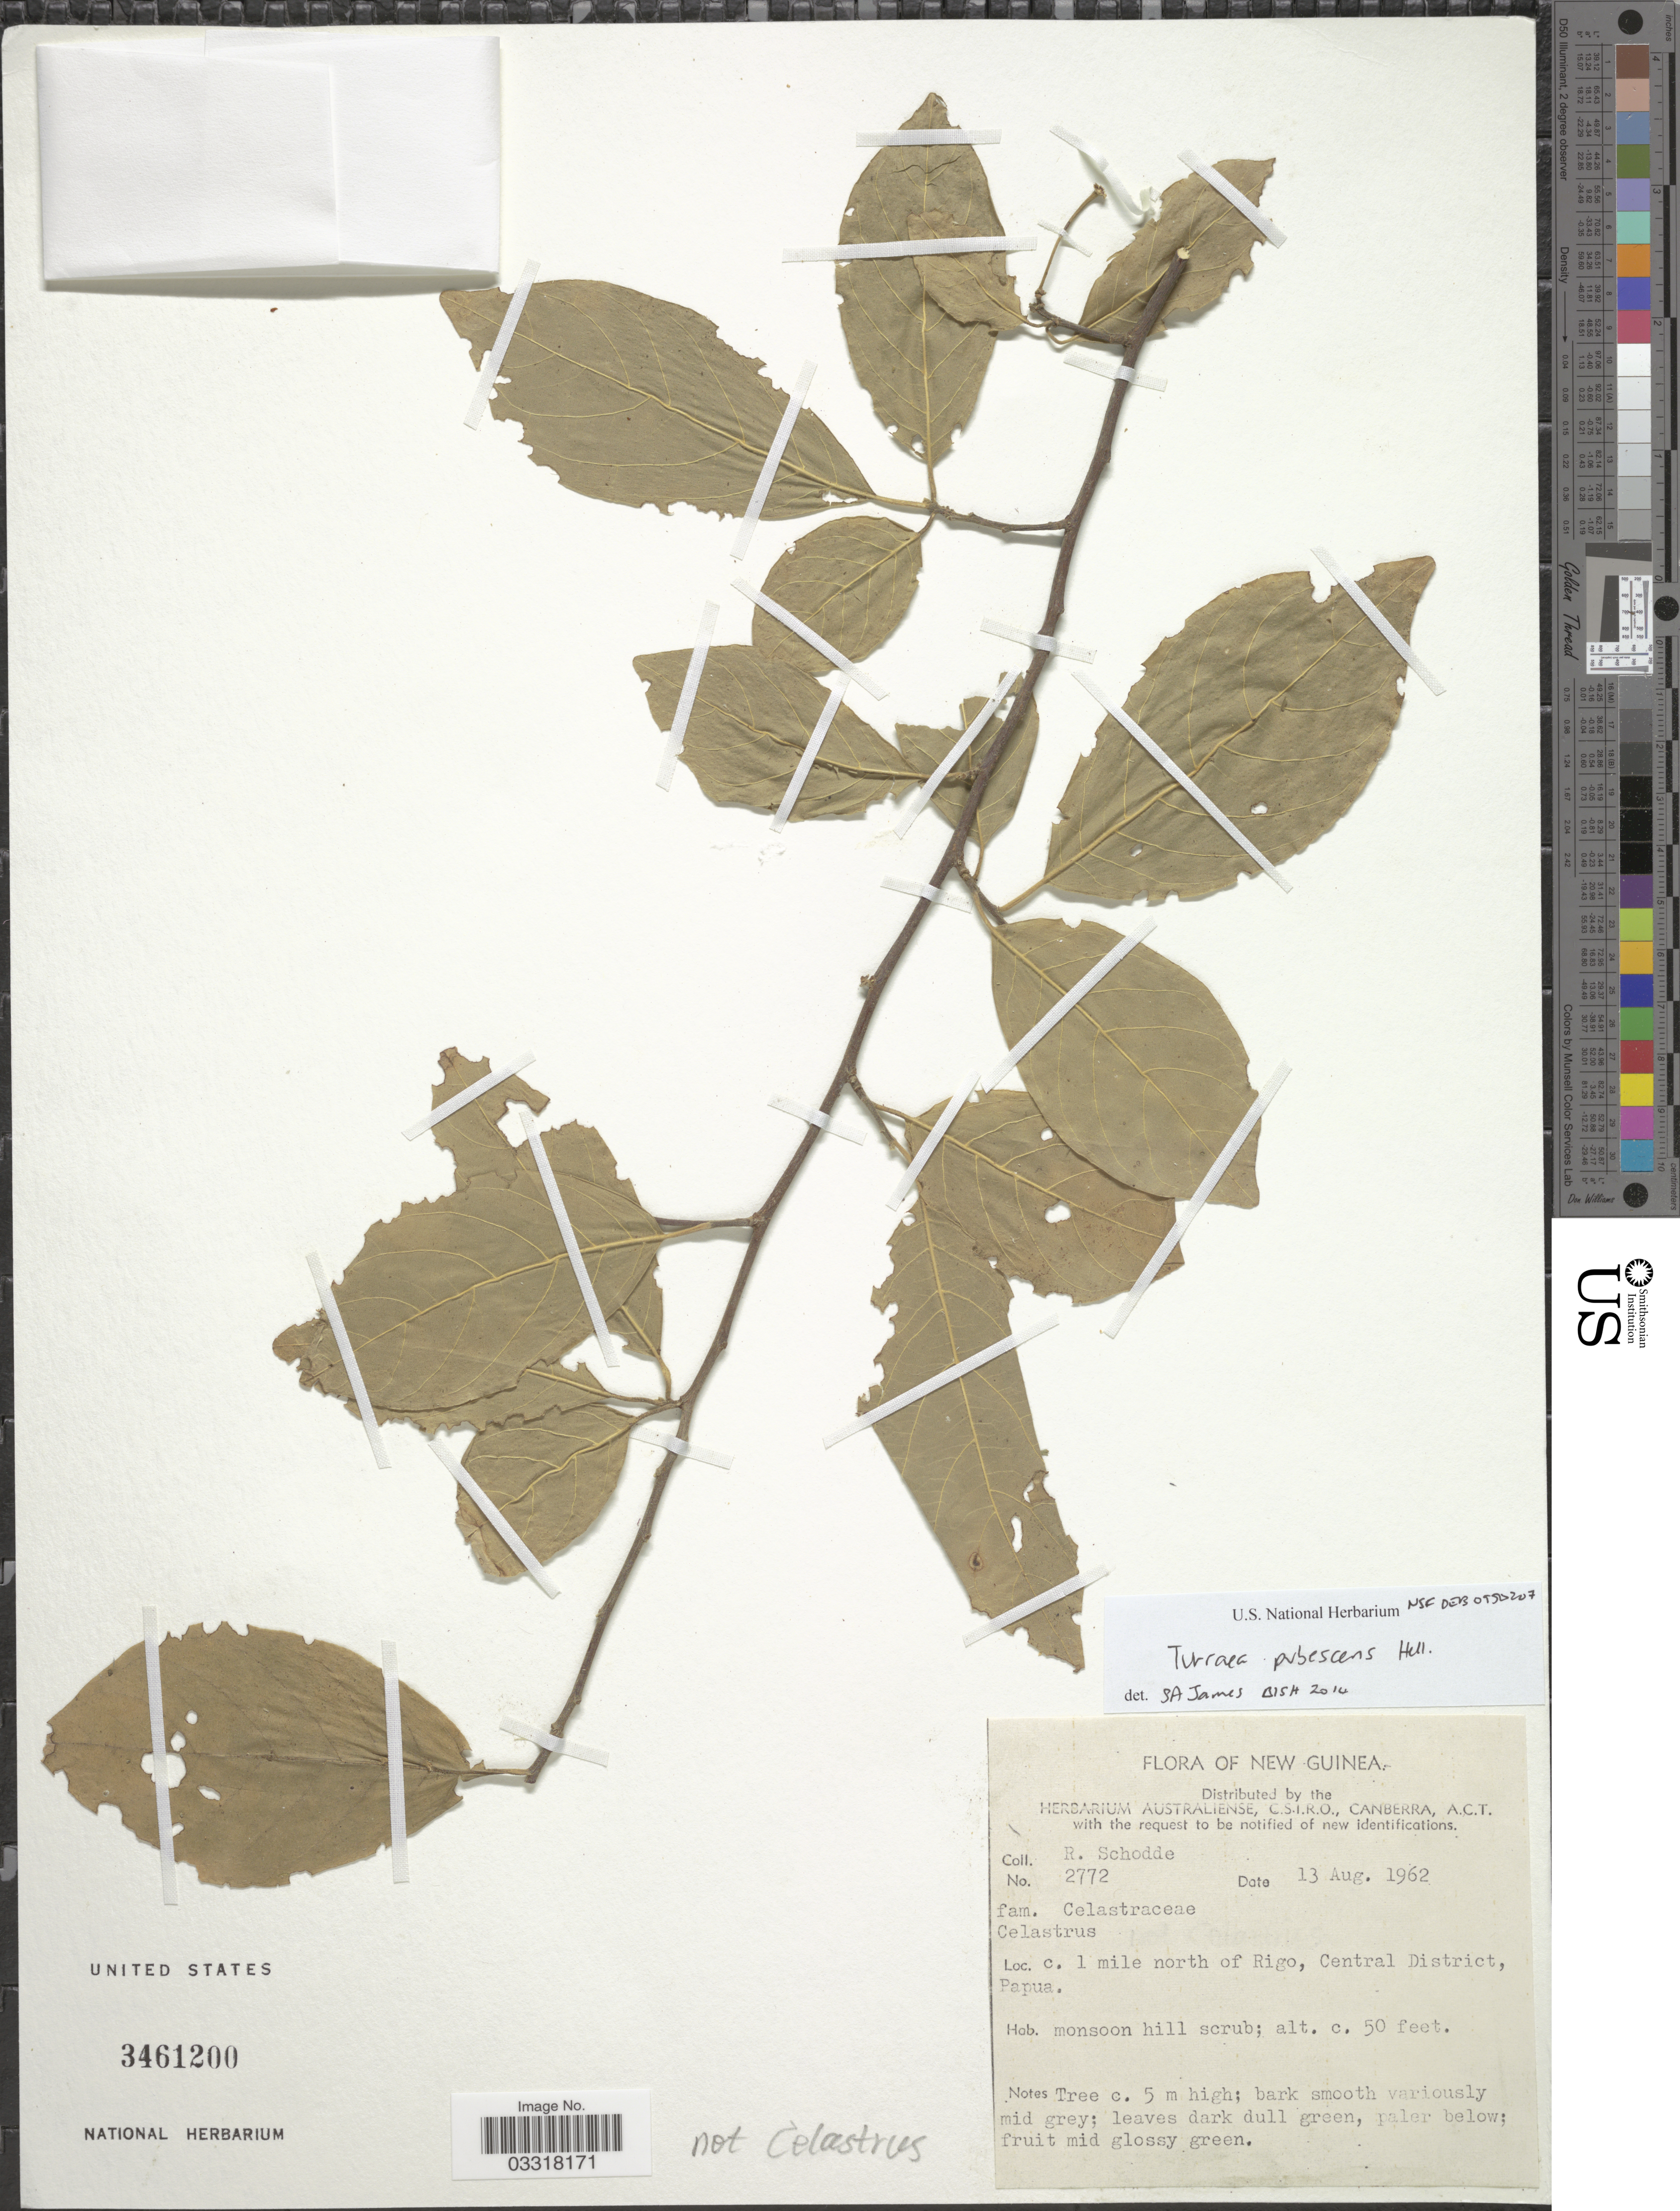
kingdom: Plantae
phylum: Tracheophyta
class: Magnoliopsida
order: Sapindales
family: Meliaceae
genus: Turraea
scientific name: Turraea pubescens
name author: Hell.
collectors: R. Schodde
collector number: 2772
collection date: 1962-08-13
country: Papua New Guinea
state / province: Central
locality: New Guinea. 1 mile north of Rigo, Central District, Papua.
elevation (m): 15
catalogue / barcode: US 3461200